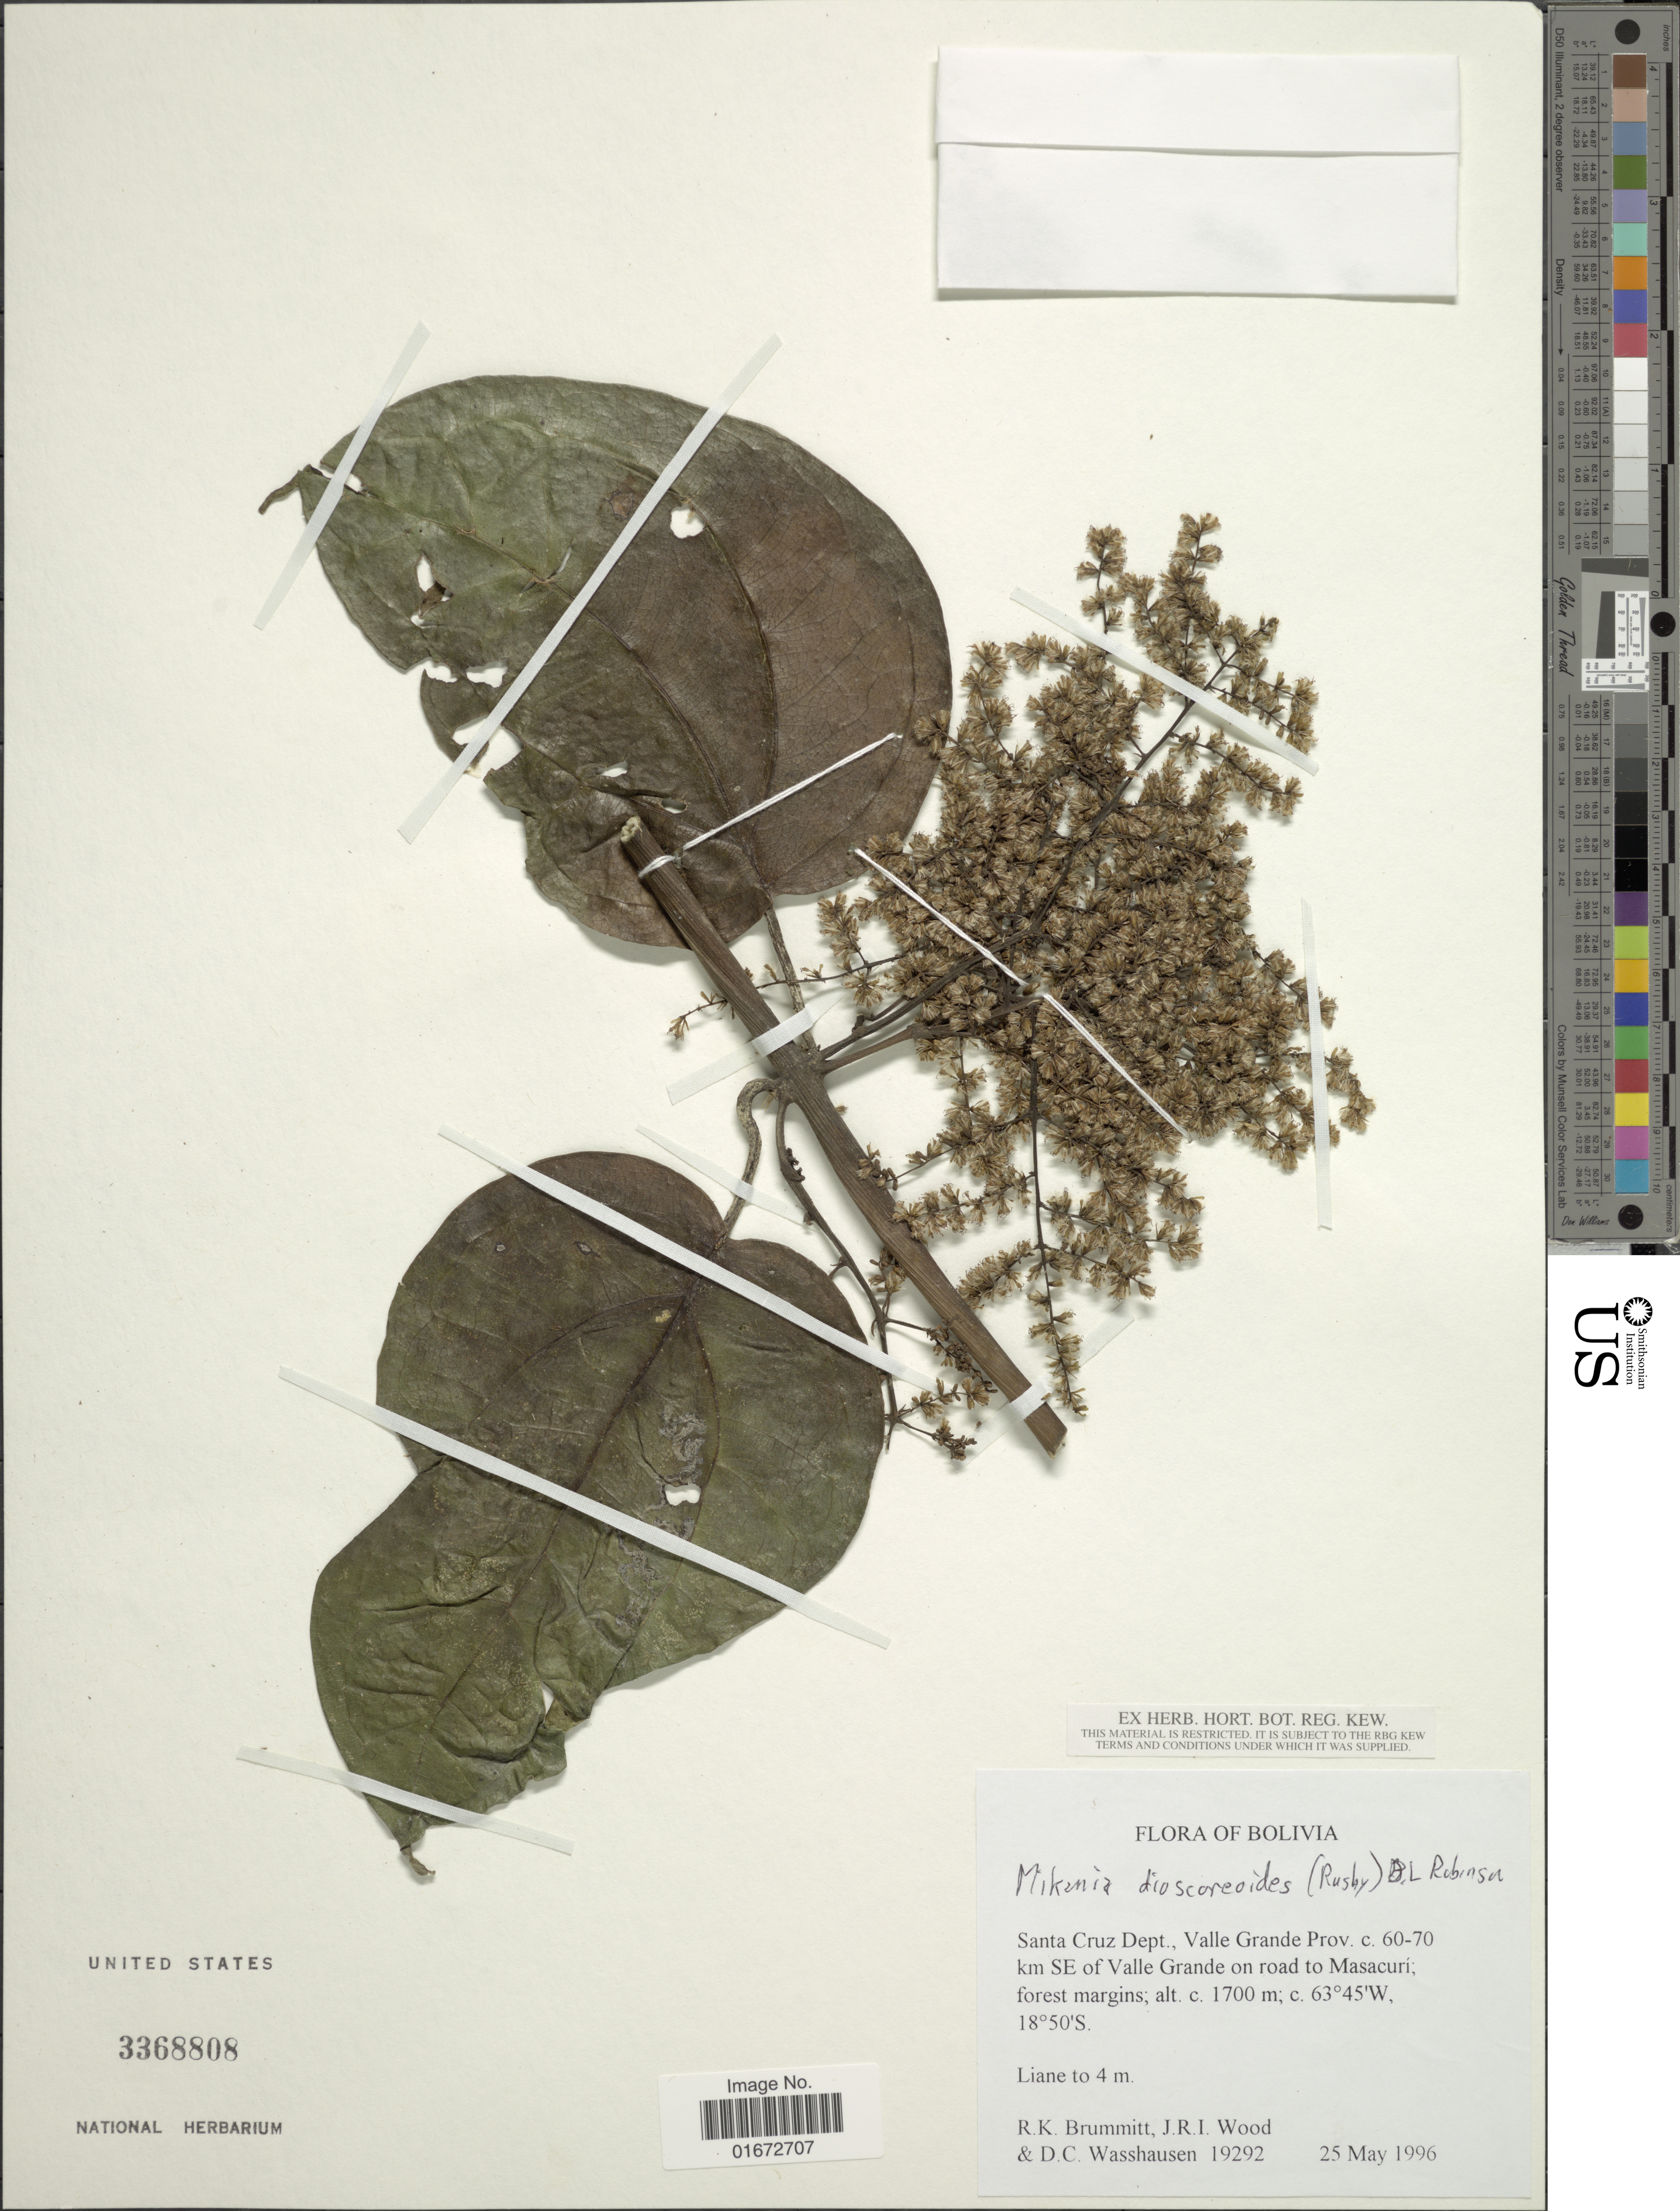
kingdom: Plantae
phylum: Tracheophyta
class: Magnoliopsida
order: Asterales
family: Asteraceae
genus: Mikania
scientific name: Mikania dioscoreoides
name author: (Rusby) B.L. Rob.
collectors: R. K. Brummitt, J. R. I. Wood & D. C. Wasshausen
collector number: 19292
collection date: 1996-05-25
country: Bolivia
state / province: Santa Cruz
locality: Santa Cruz Dept., Valle Grande Prov. c. 60-70 km SE of Valle Grande on road to Masacuri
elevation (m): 1700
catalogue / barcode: US 3368808